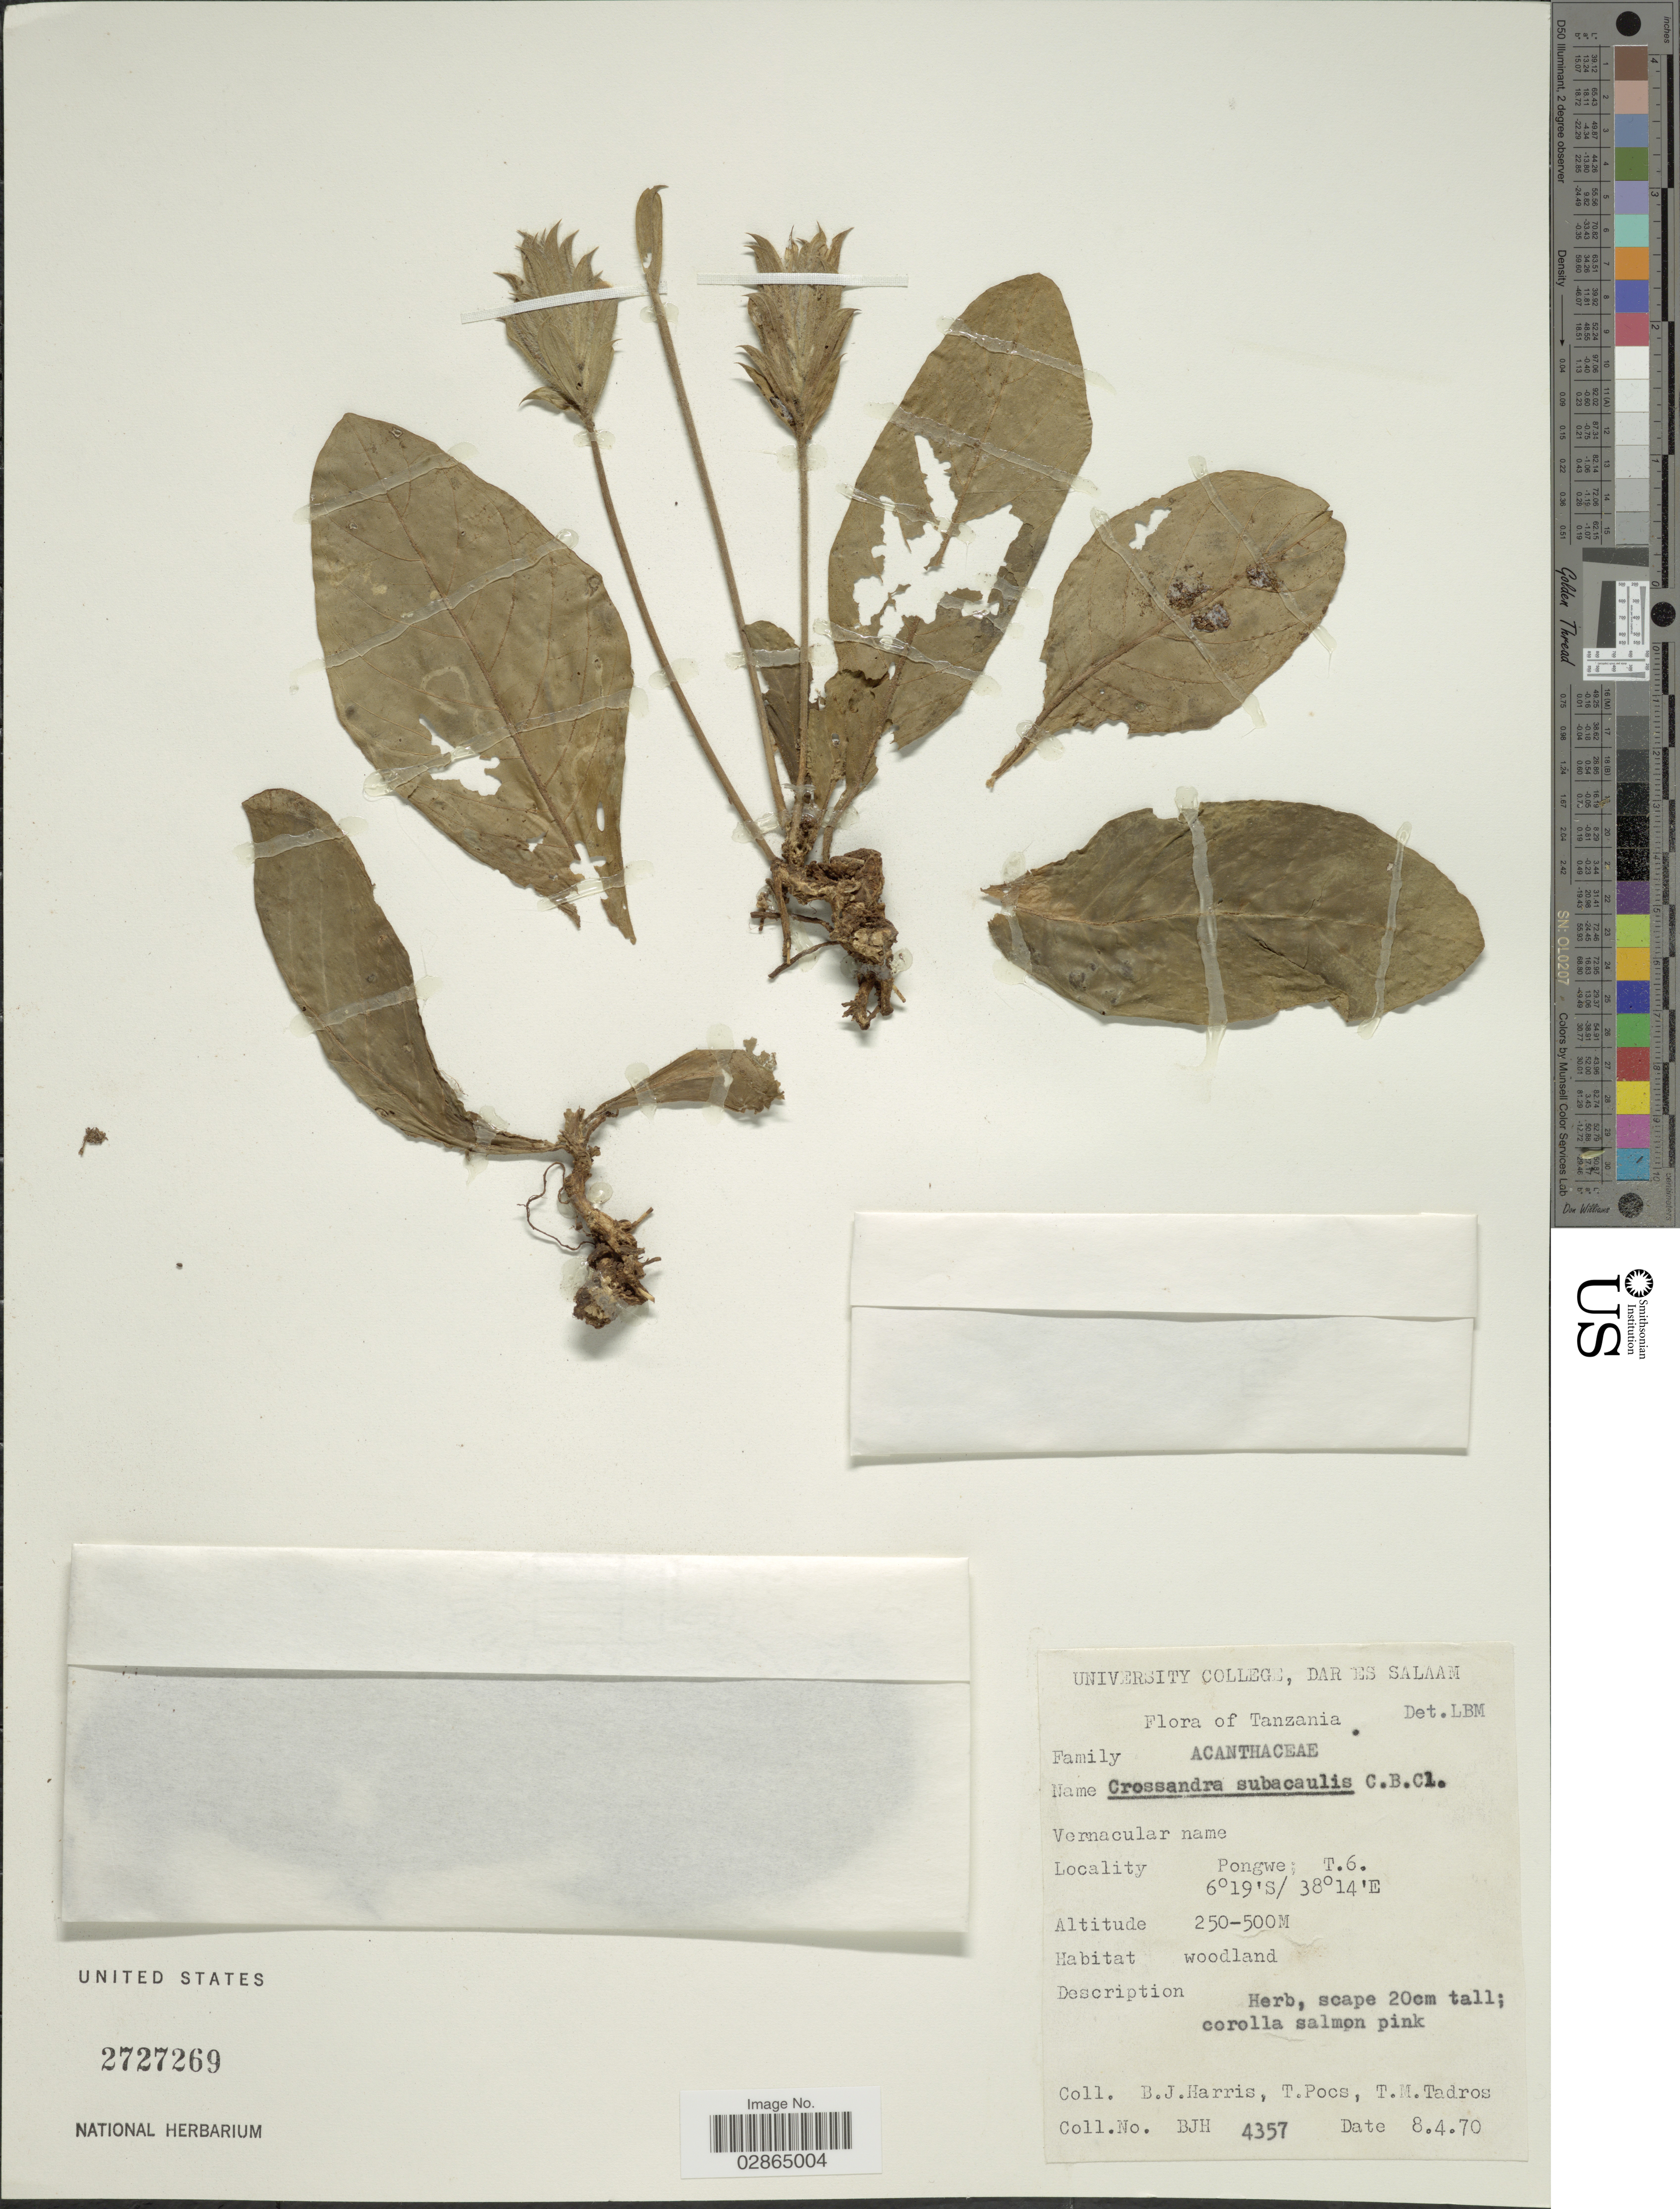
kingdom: Plantae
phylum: Tracheophyta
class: Magnoliopsida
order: Lamiales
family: Acanthaceae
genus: Crossandra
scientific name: Crossandra subacaulis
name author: C.B. Clarke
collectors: B. J. Harris, T. Pocs & T. Tadros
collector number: BJH4357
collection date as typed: Transcribed d/m/y: 8/4/70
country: Tanzania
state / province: Dar es Salaam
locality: Pongwe; T.6.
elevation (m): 250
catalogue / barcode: US 2727269